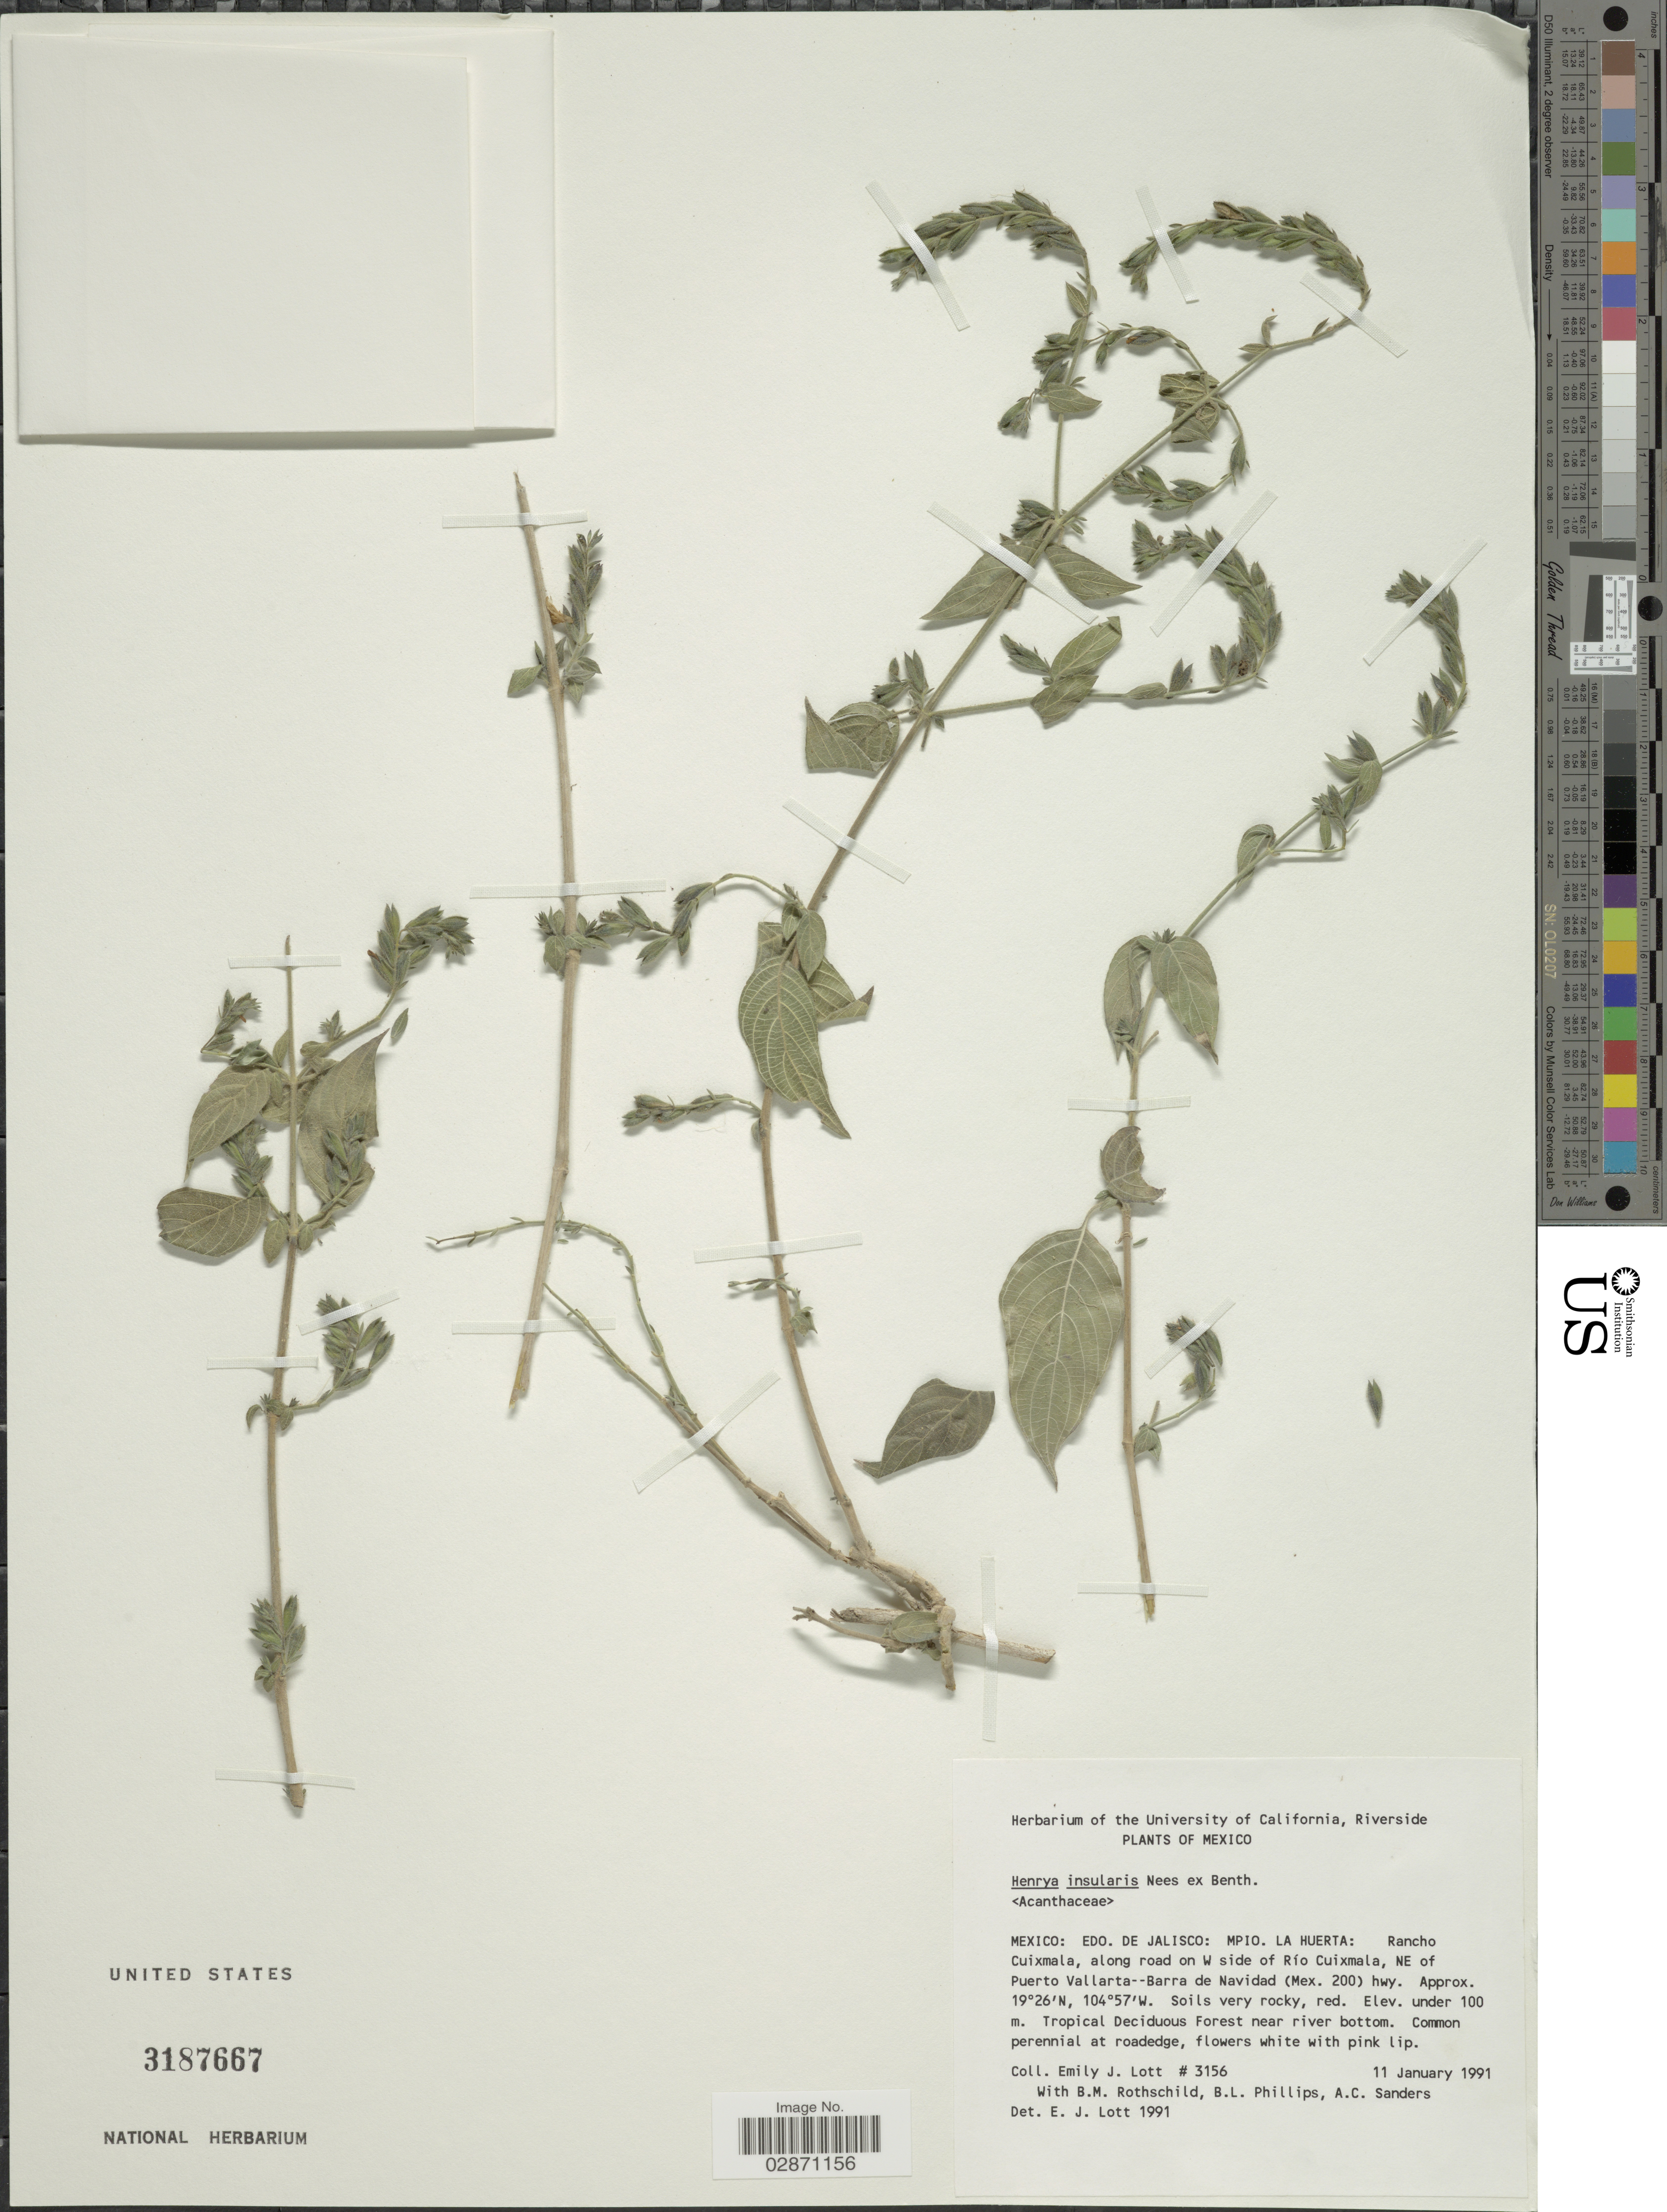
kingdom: Plantae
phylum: Tracheophyta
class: Magnoliopsida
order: Lamiales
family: Acanthaceae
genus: Henrya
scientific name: Henrya insularis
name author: Nees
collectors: E. J. Lott, B. Rothschild, B. L. Phillips & A. Sanders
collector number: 3156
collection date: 1991-01-11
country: Mexico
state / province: Jalisco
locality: Mpio. La Huerta: Rancho Cuixmala, along road on W side of Río Cuixmala, NE of Puerto Vallarta--Barra de Navidad (Mex. 200) hwy.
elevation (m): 100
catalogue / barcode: US 3187667